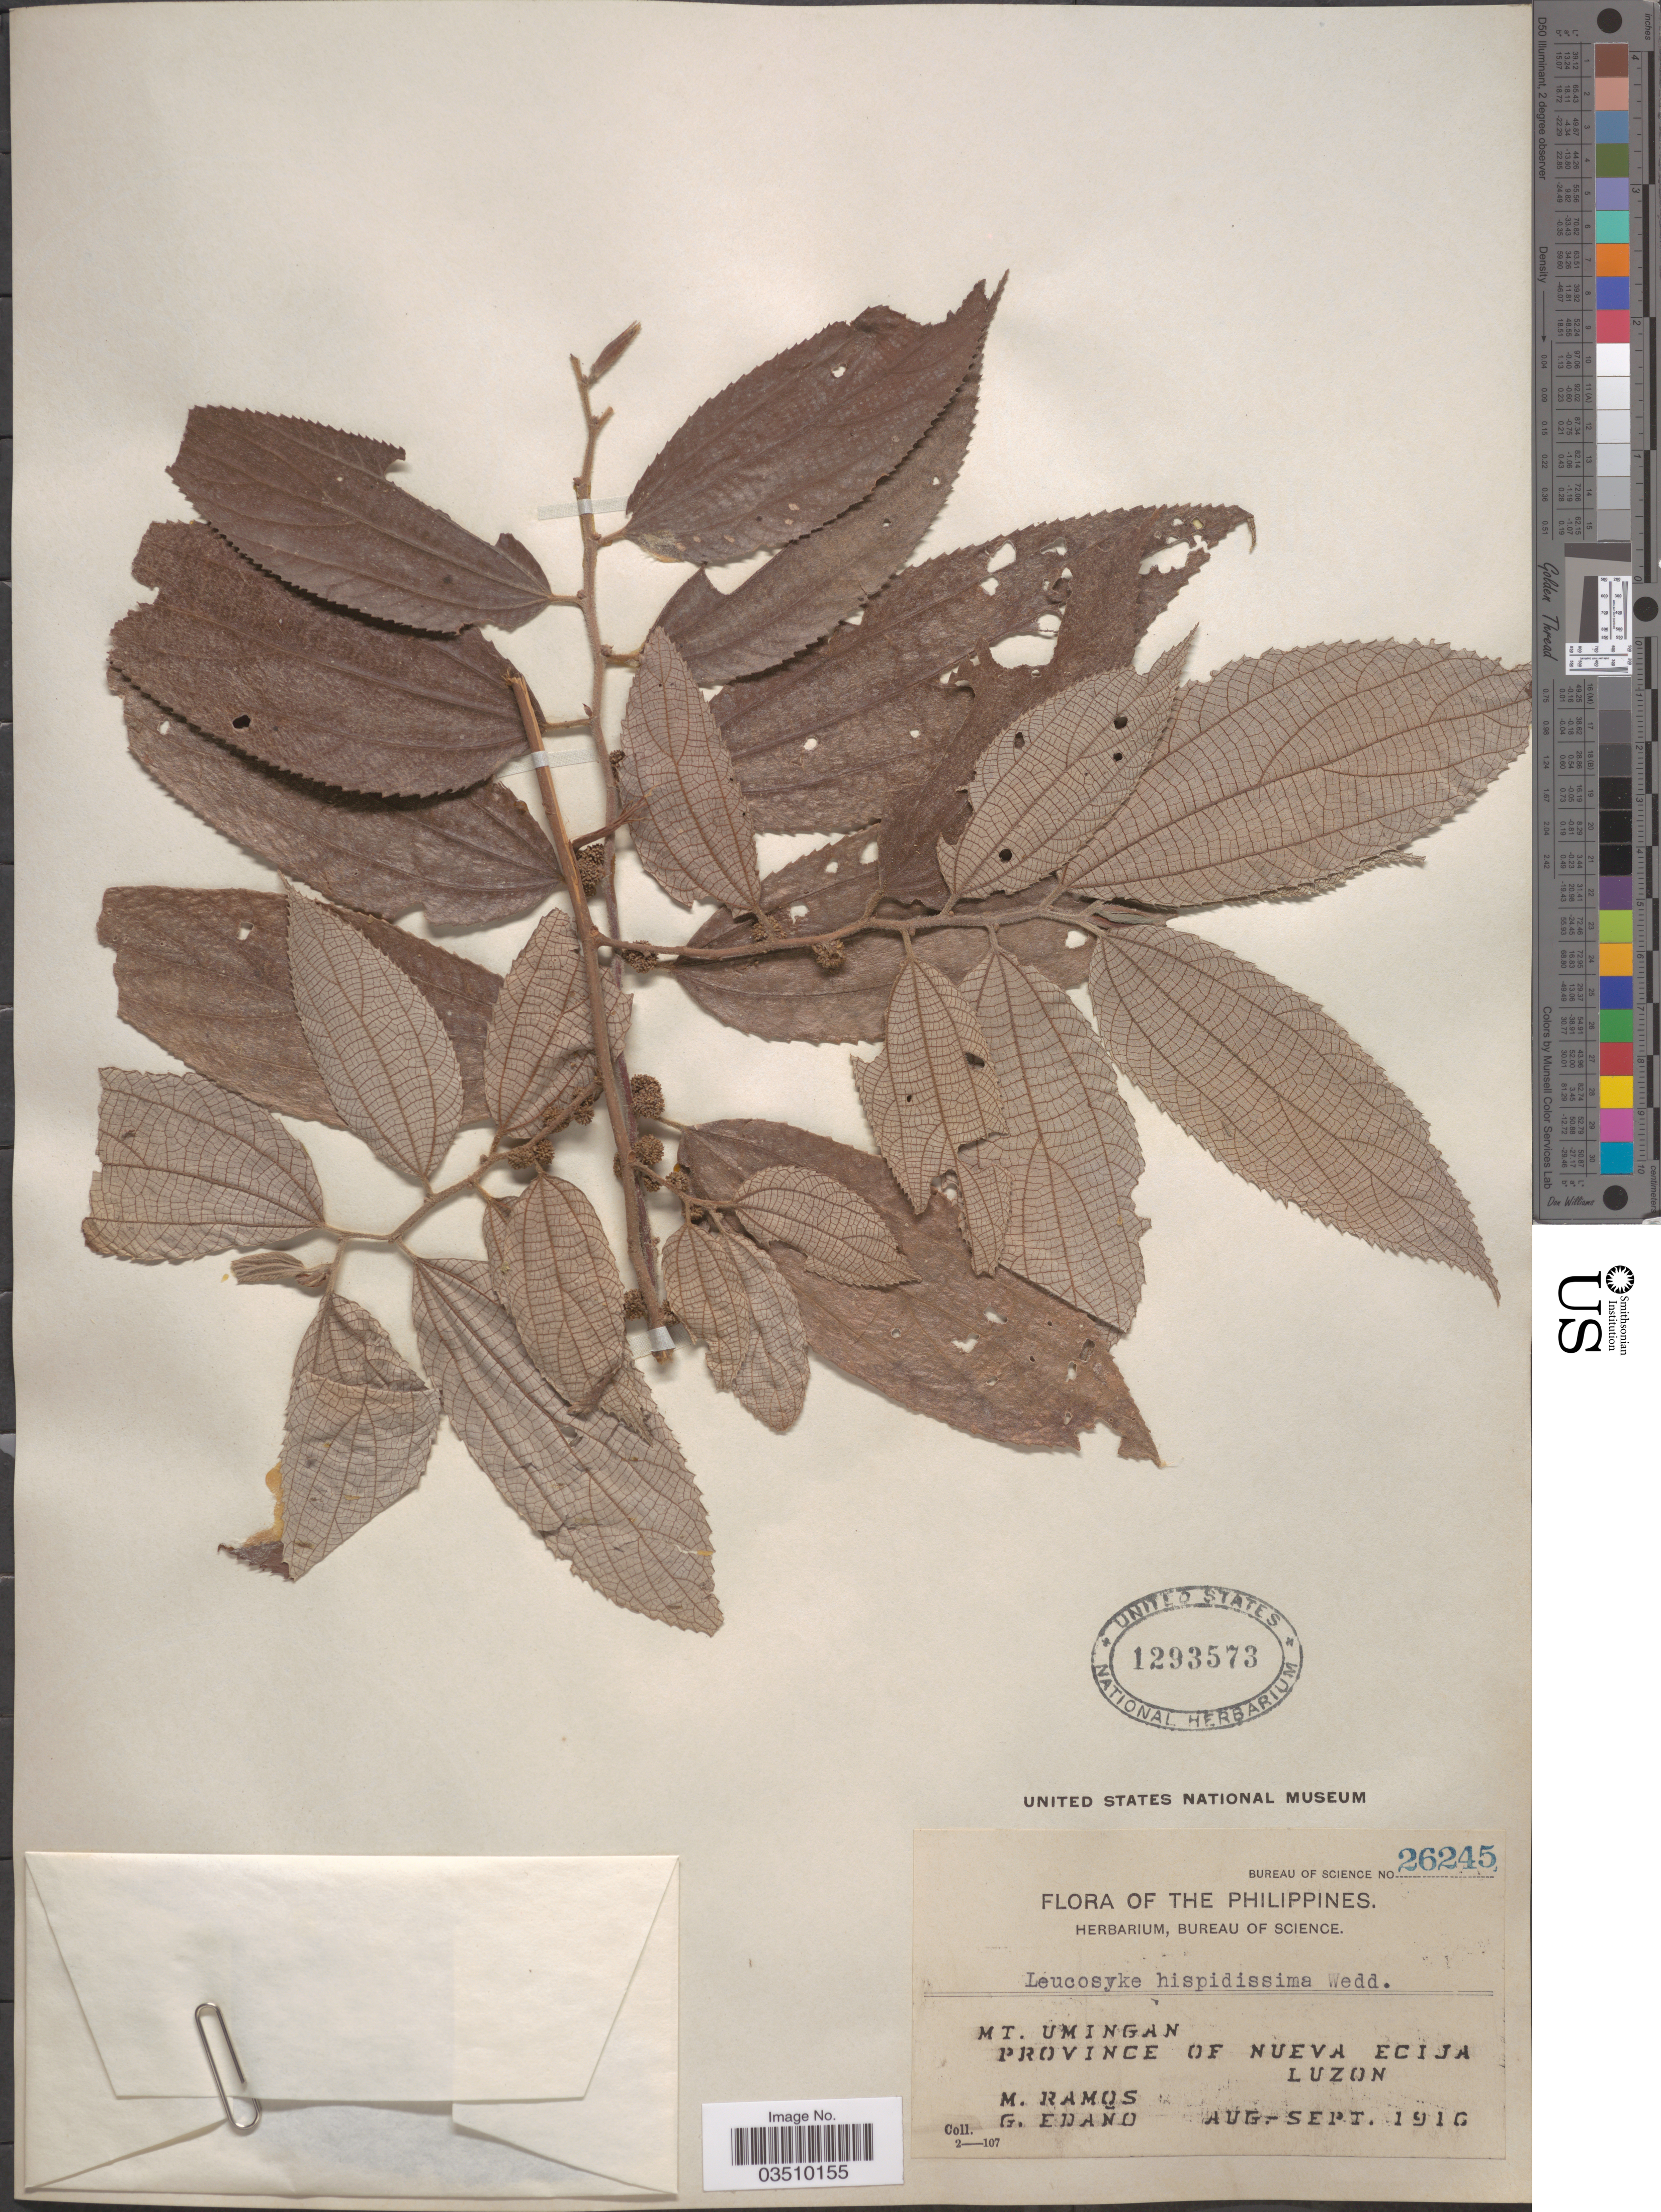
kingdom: Plantae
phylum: Tracheophyta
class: Magnoliopsida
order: Rosales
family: Urticaceae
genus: Leucosyke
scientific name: Leucosyke hispidissima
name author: Miq.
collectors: M. Ramos & G. Edaño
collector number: Bureau of Science 26245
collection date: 1916-08/1916-09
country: Philippines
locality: Mt. Umingan. Province of Nueva Ecija. Luzon.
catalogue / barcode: US 1293573